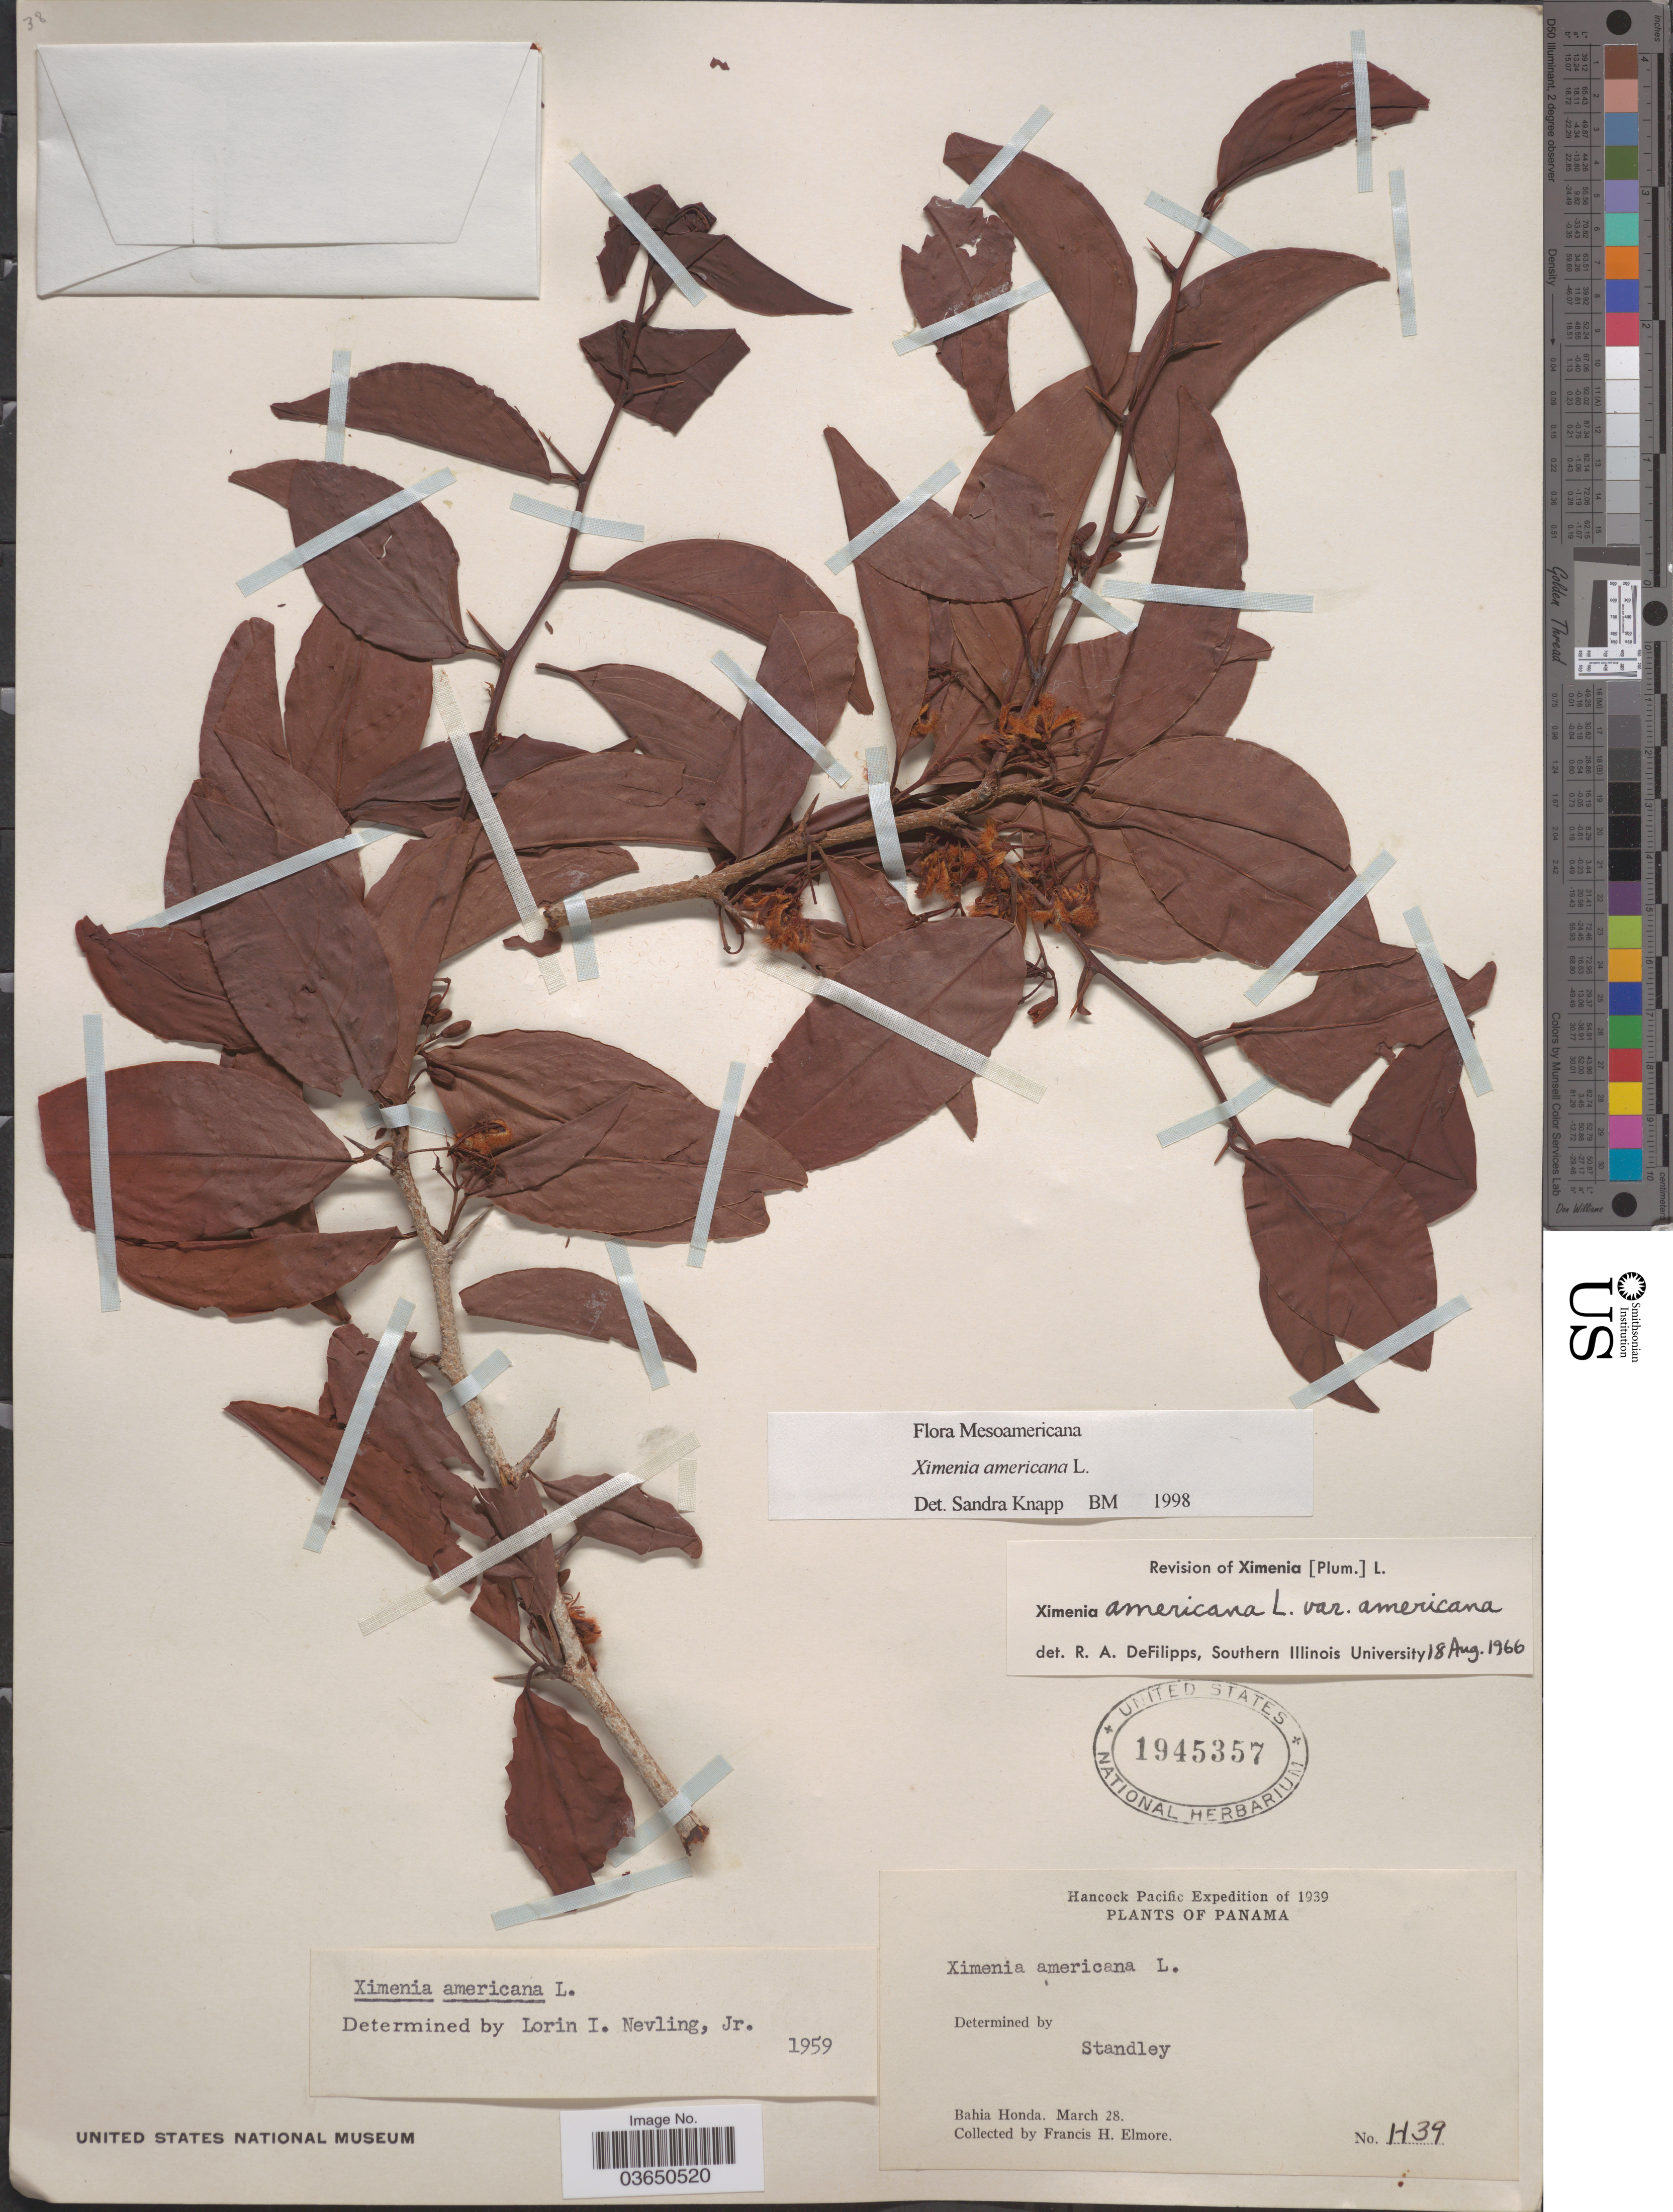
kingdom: Plantae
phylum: Tracheophyta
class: Magnoliopsida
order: Santalales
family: Ximeniaceae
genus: Ximenia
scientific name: Ximenia americana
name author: L.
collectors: F. H. Elmore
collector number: H39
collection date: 1939-03-28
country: Panama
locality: Bahia Honda.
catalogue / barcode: US 1945357